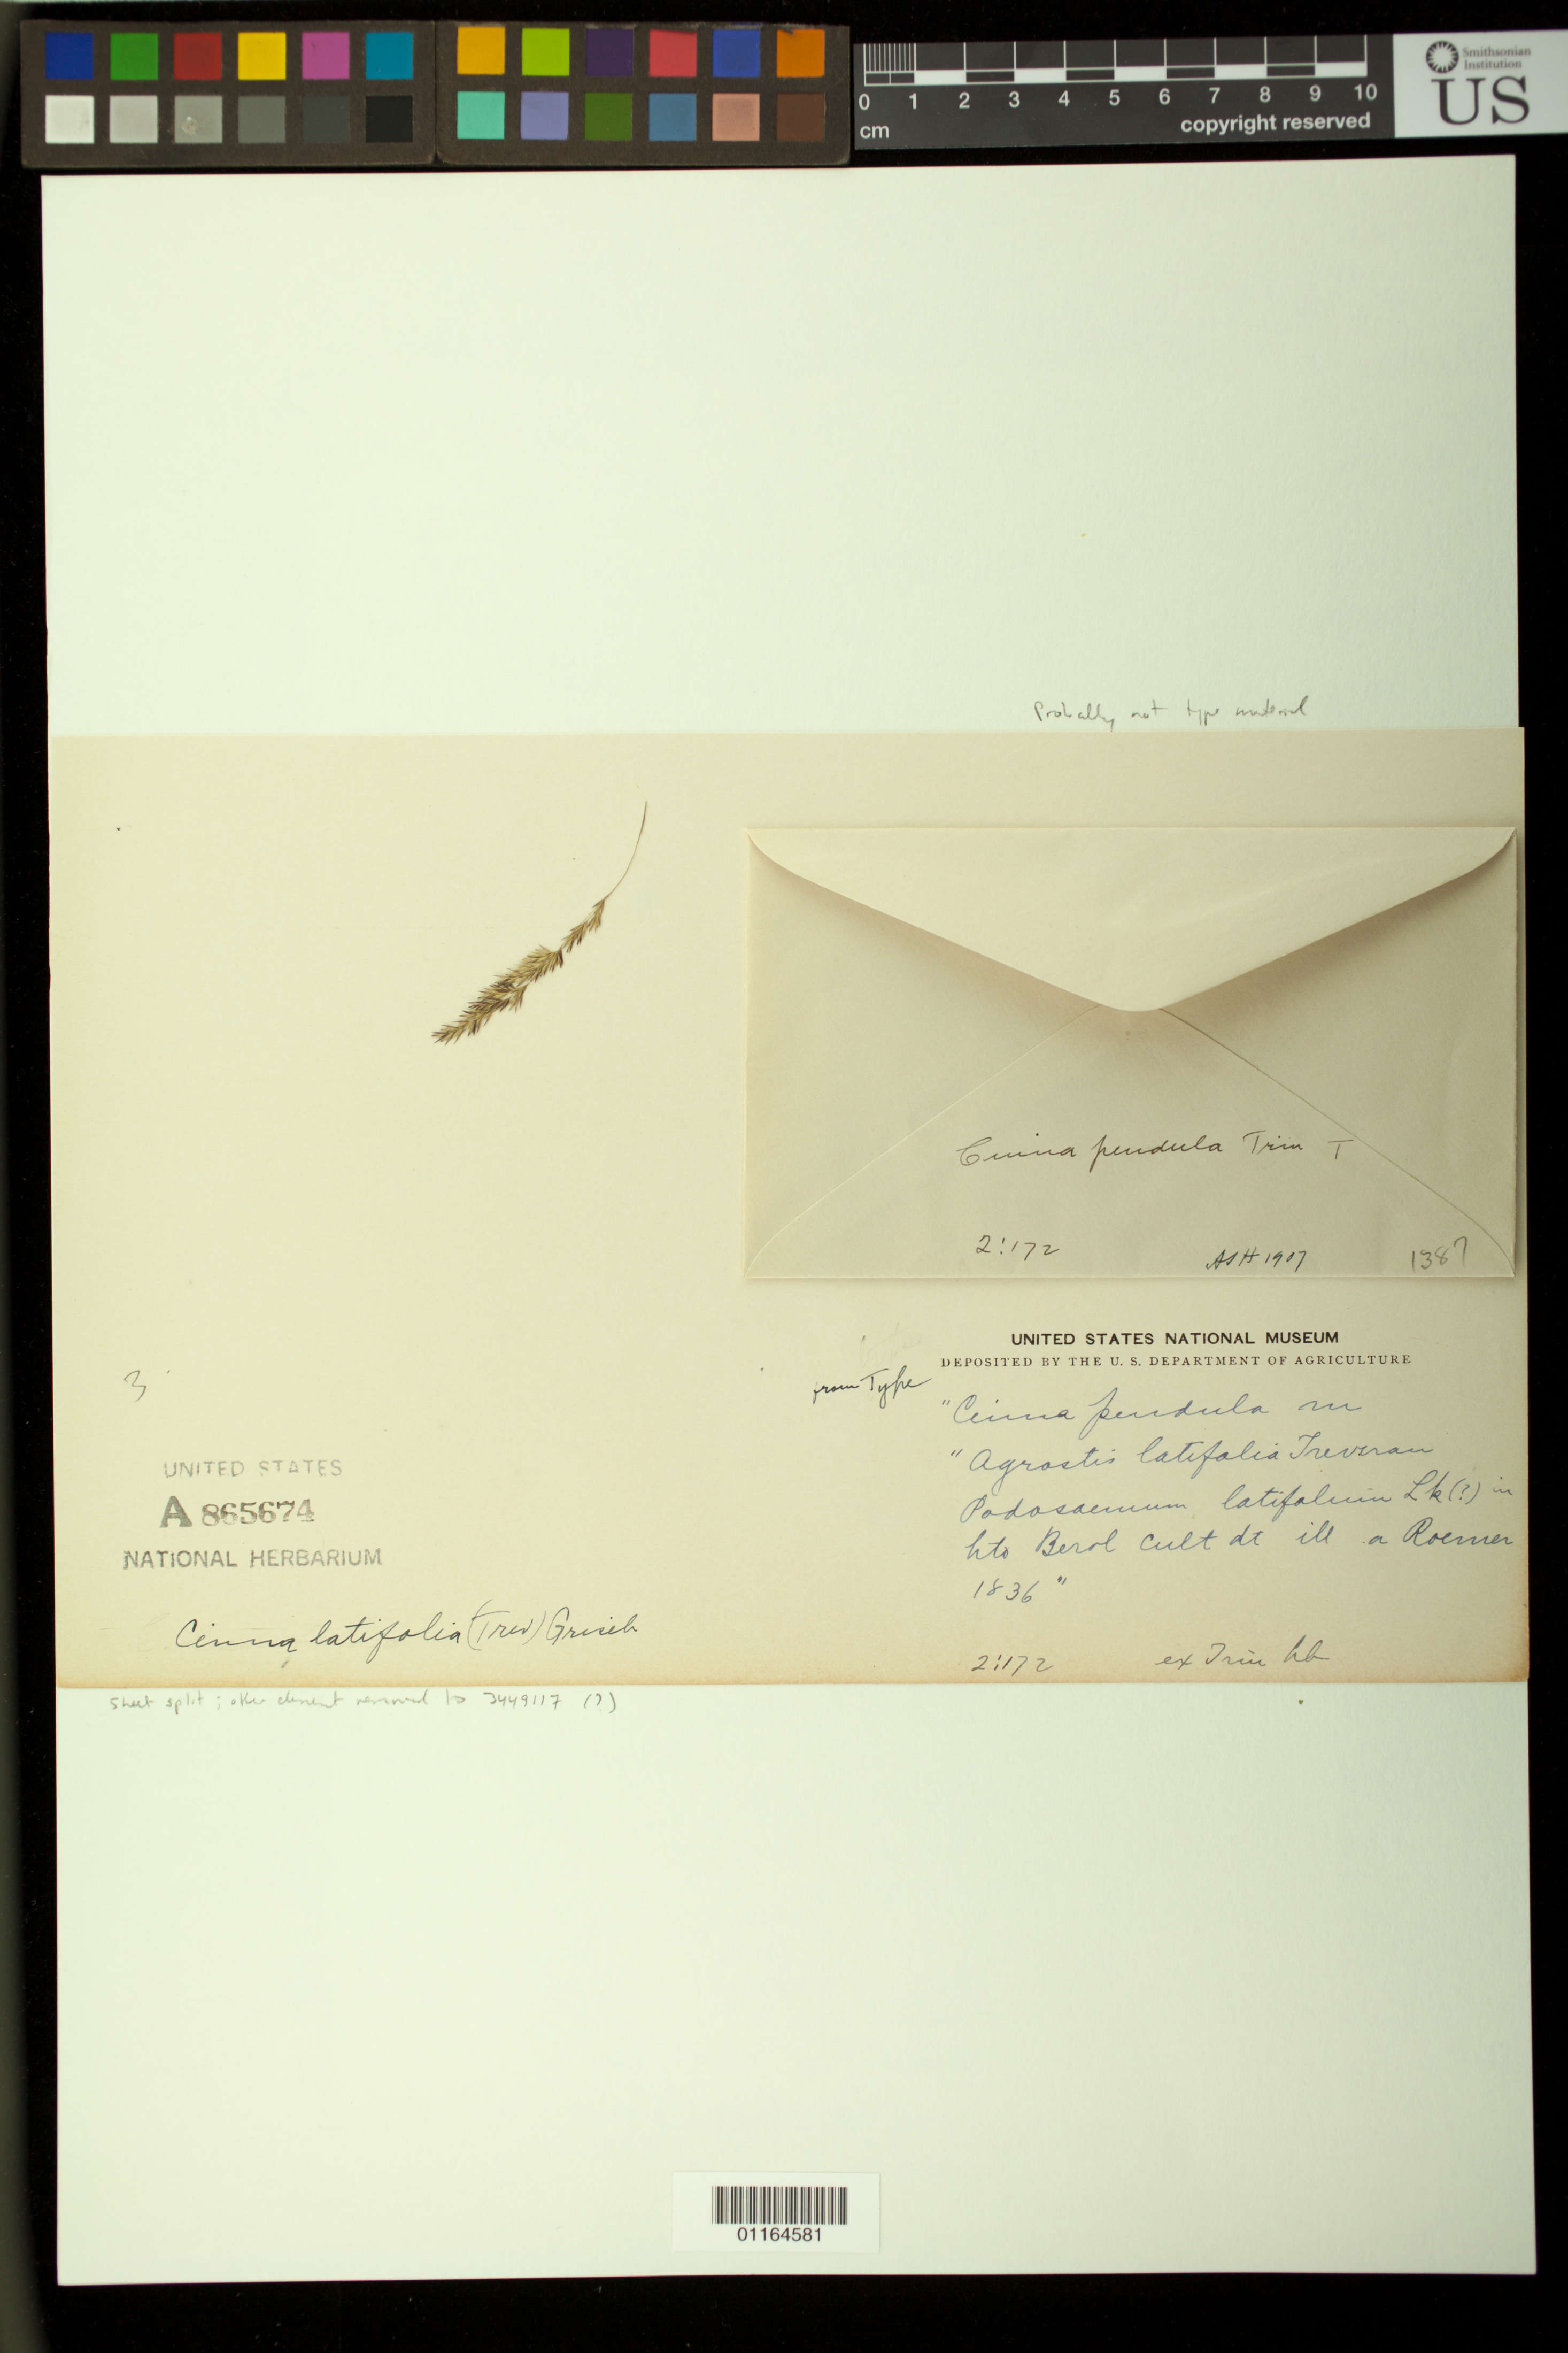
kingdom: Plantae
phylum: Tracheophyta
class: Liliopsida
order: Poales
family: Poaceae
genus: Cinna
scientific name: Cinna pendula Trin., nom. illeg.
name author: Trin.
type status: Possible Type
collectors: F. A. Roemer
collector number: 1387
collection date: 1836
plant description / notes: Fragmentary material of type (?) specimen ex herb. Trinius. Dubiously a type, this specimen apparently made from cultivated material, not cited in protologue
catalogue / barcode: US 865674